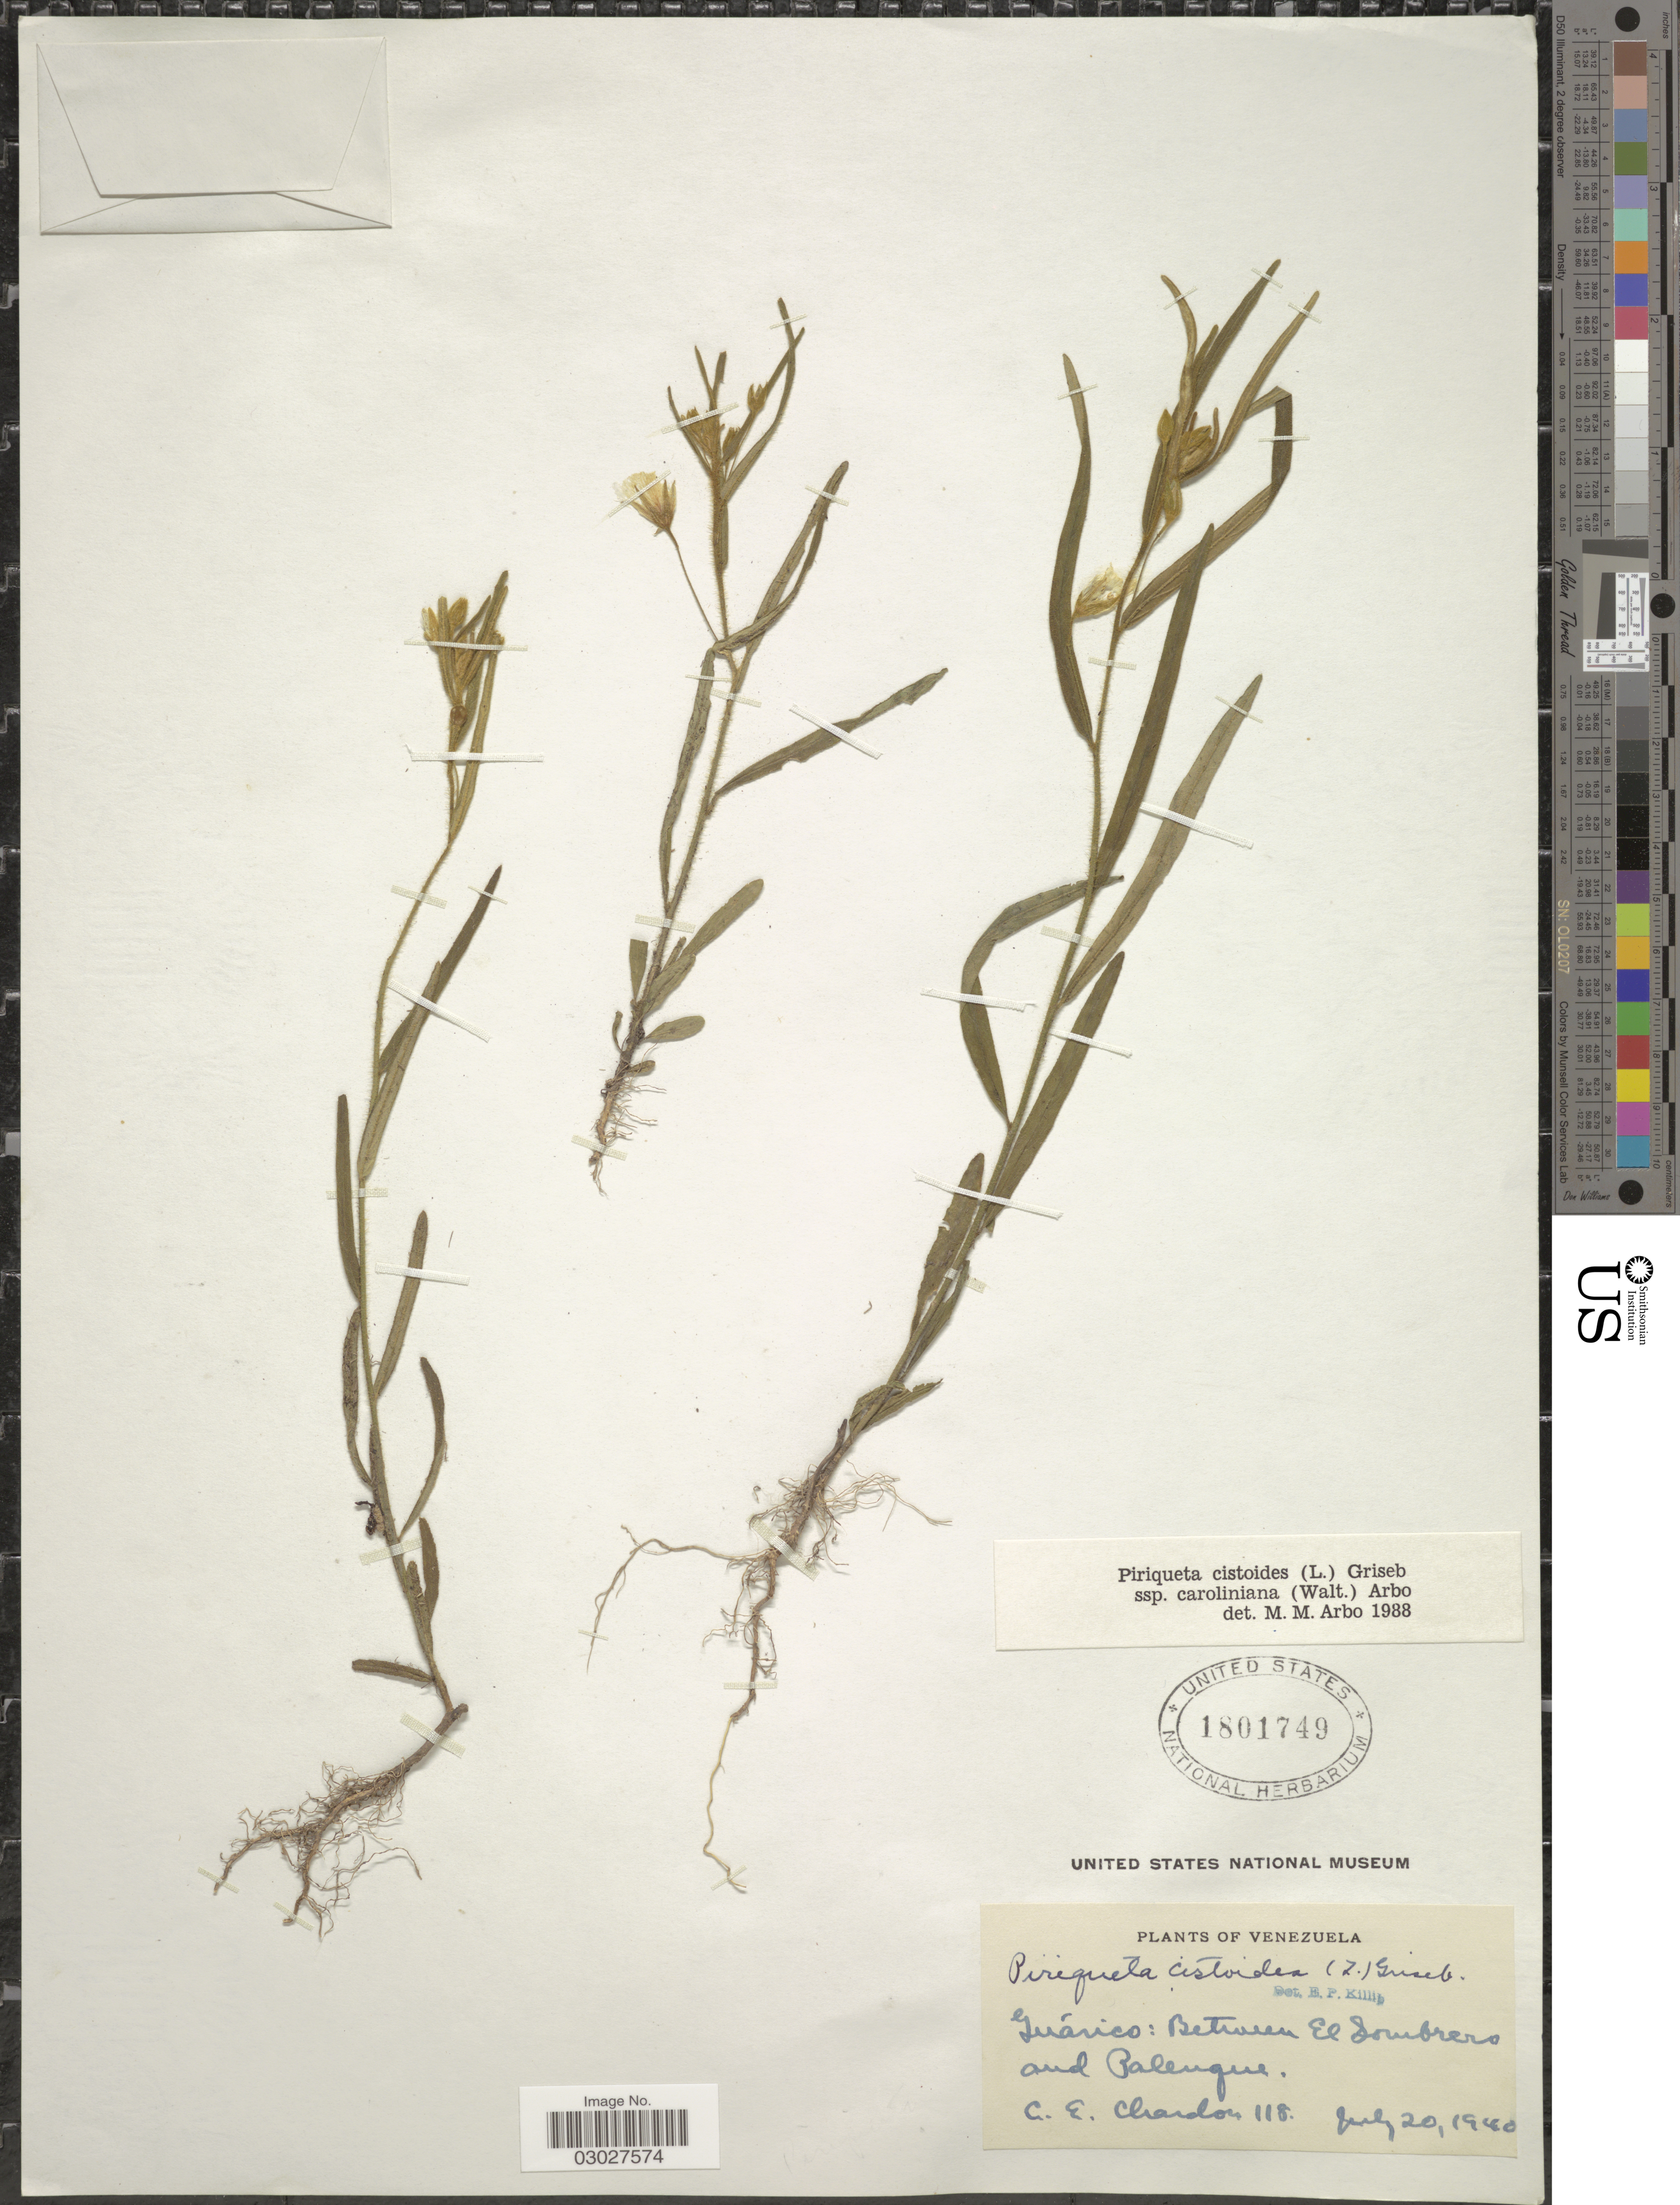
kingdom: Plantae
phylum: Tracheophyta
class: Magnoliopsida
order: Malpighiales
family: Turneraceae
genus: Piriqueta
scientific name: Piriqueta cistoides subsp. caroliniana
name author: (Walter) Arbo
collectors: C. E. Chardón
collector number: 118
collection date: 1940-07-20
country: Venezuela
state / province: Guárico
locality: Between El Sombrero and Palenque.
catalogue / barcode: US 1801749